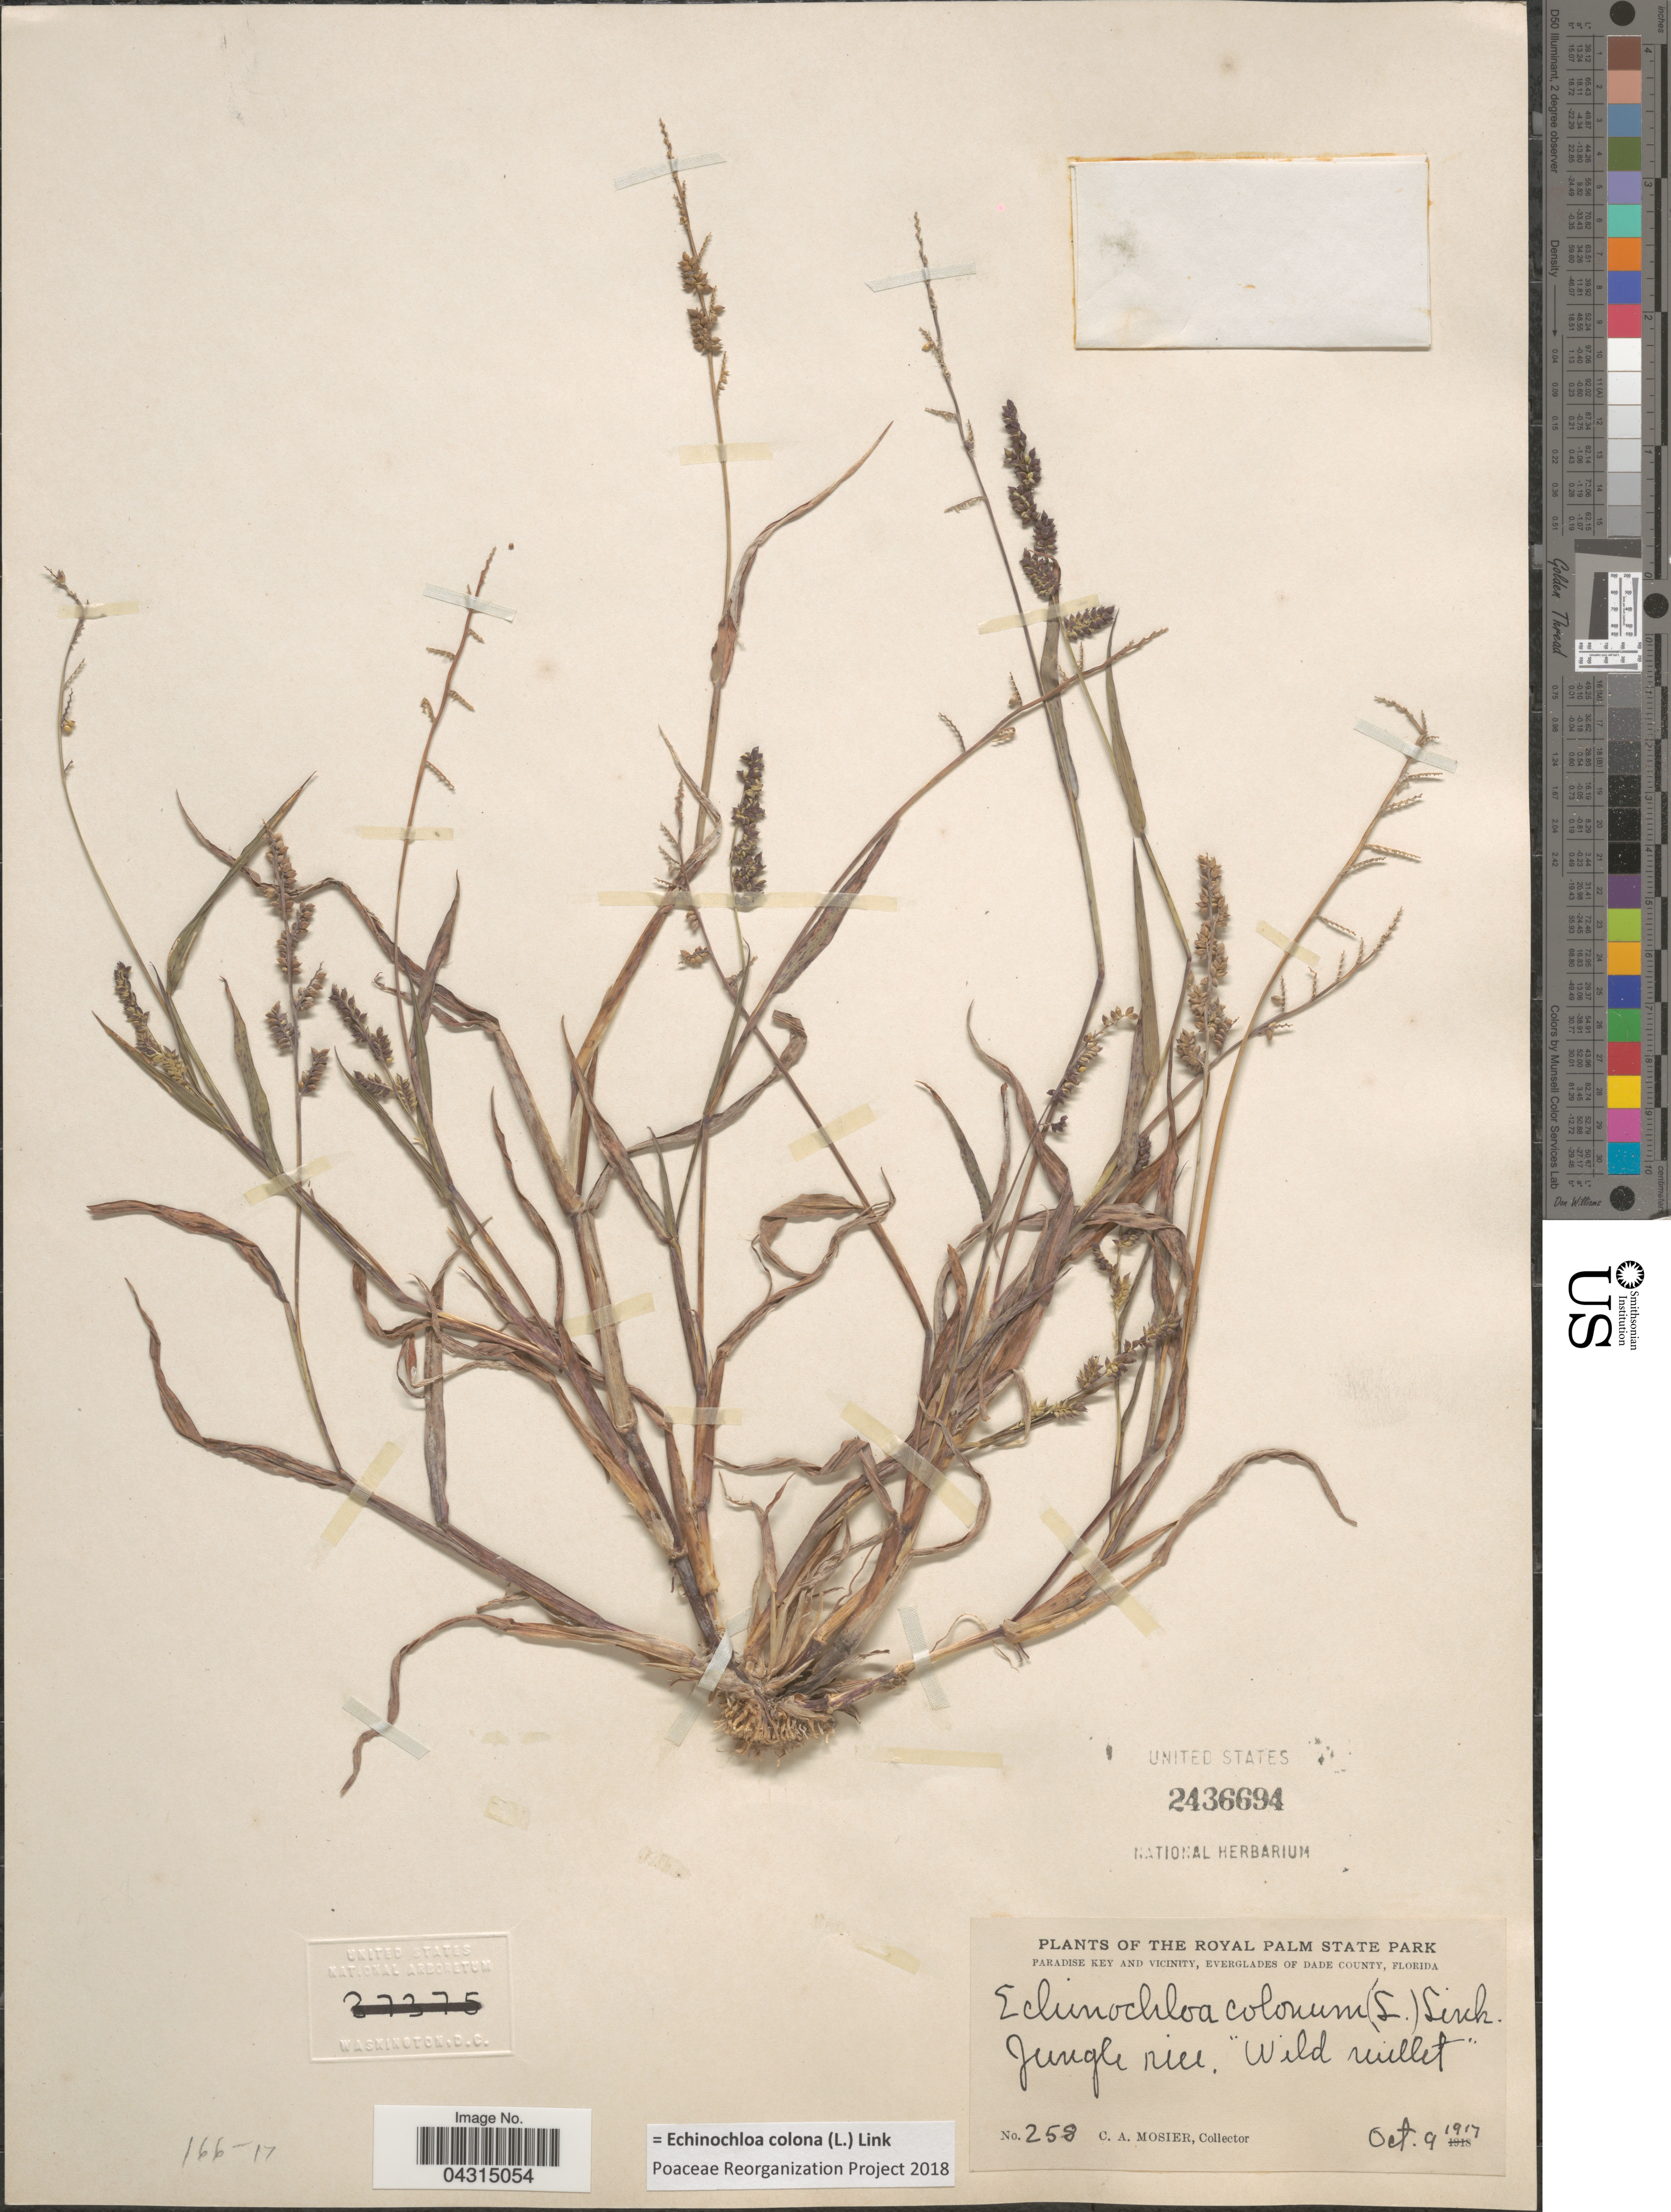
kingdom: Plantae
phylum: Tracheophyta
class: Liliopsida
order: Poales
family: Poaceae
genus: Echinochloa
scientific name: Echinochloa colona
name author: (L.) Link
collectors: C. A. Mosier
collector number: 258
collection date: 1917-10-09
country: United States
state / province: Florida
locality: The Royal Palm State Park. Paradise Key and vicinity, Everglades of Dade County.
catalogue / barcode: US 2436694